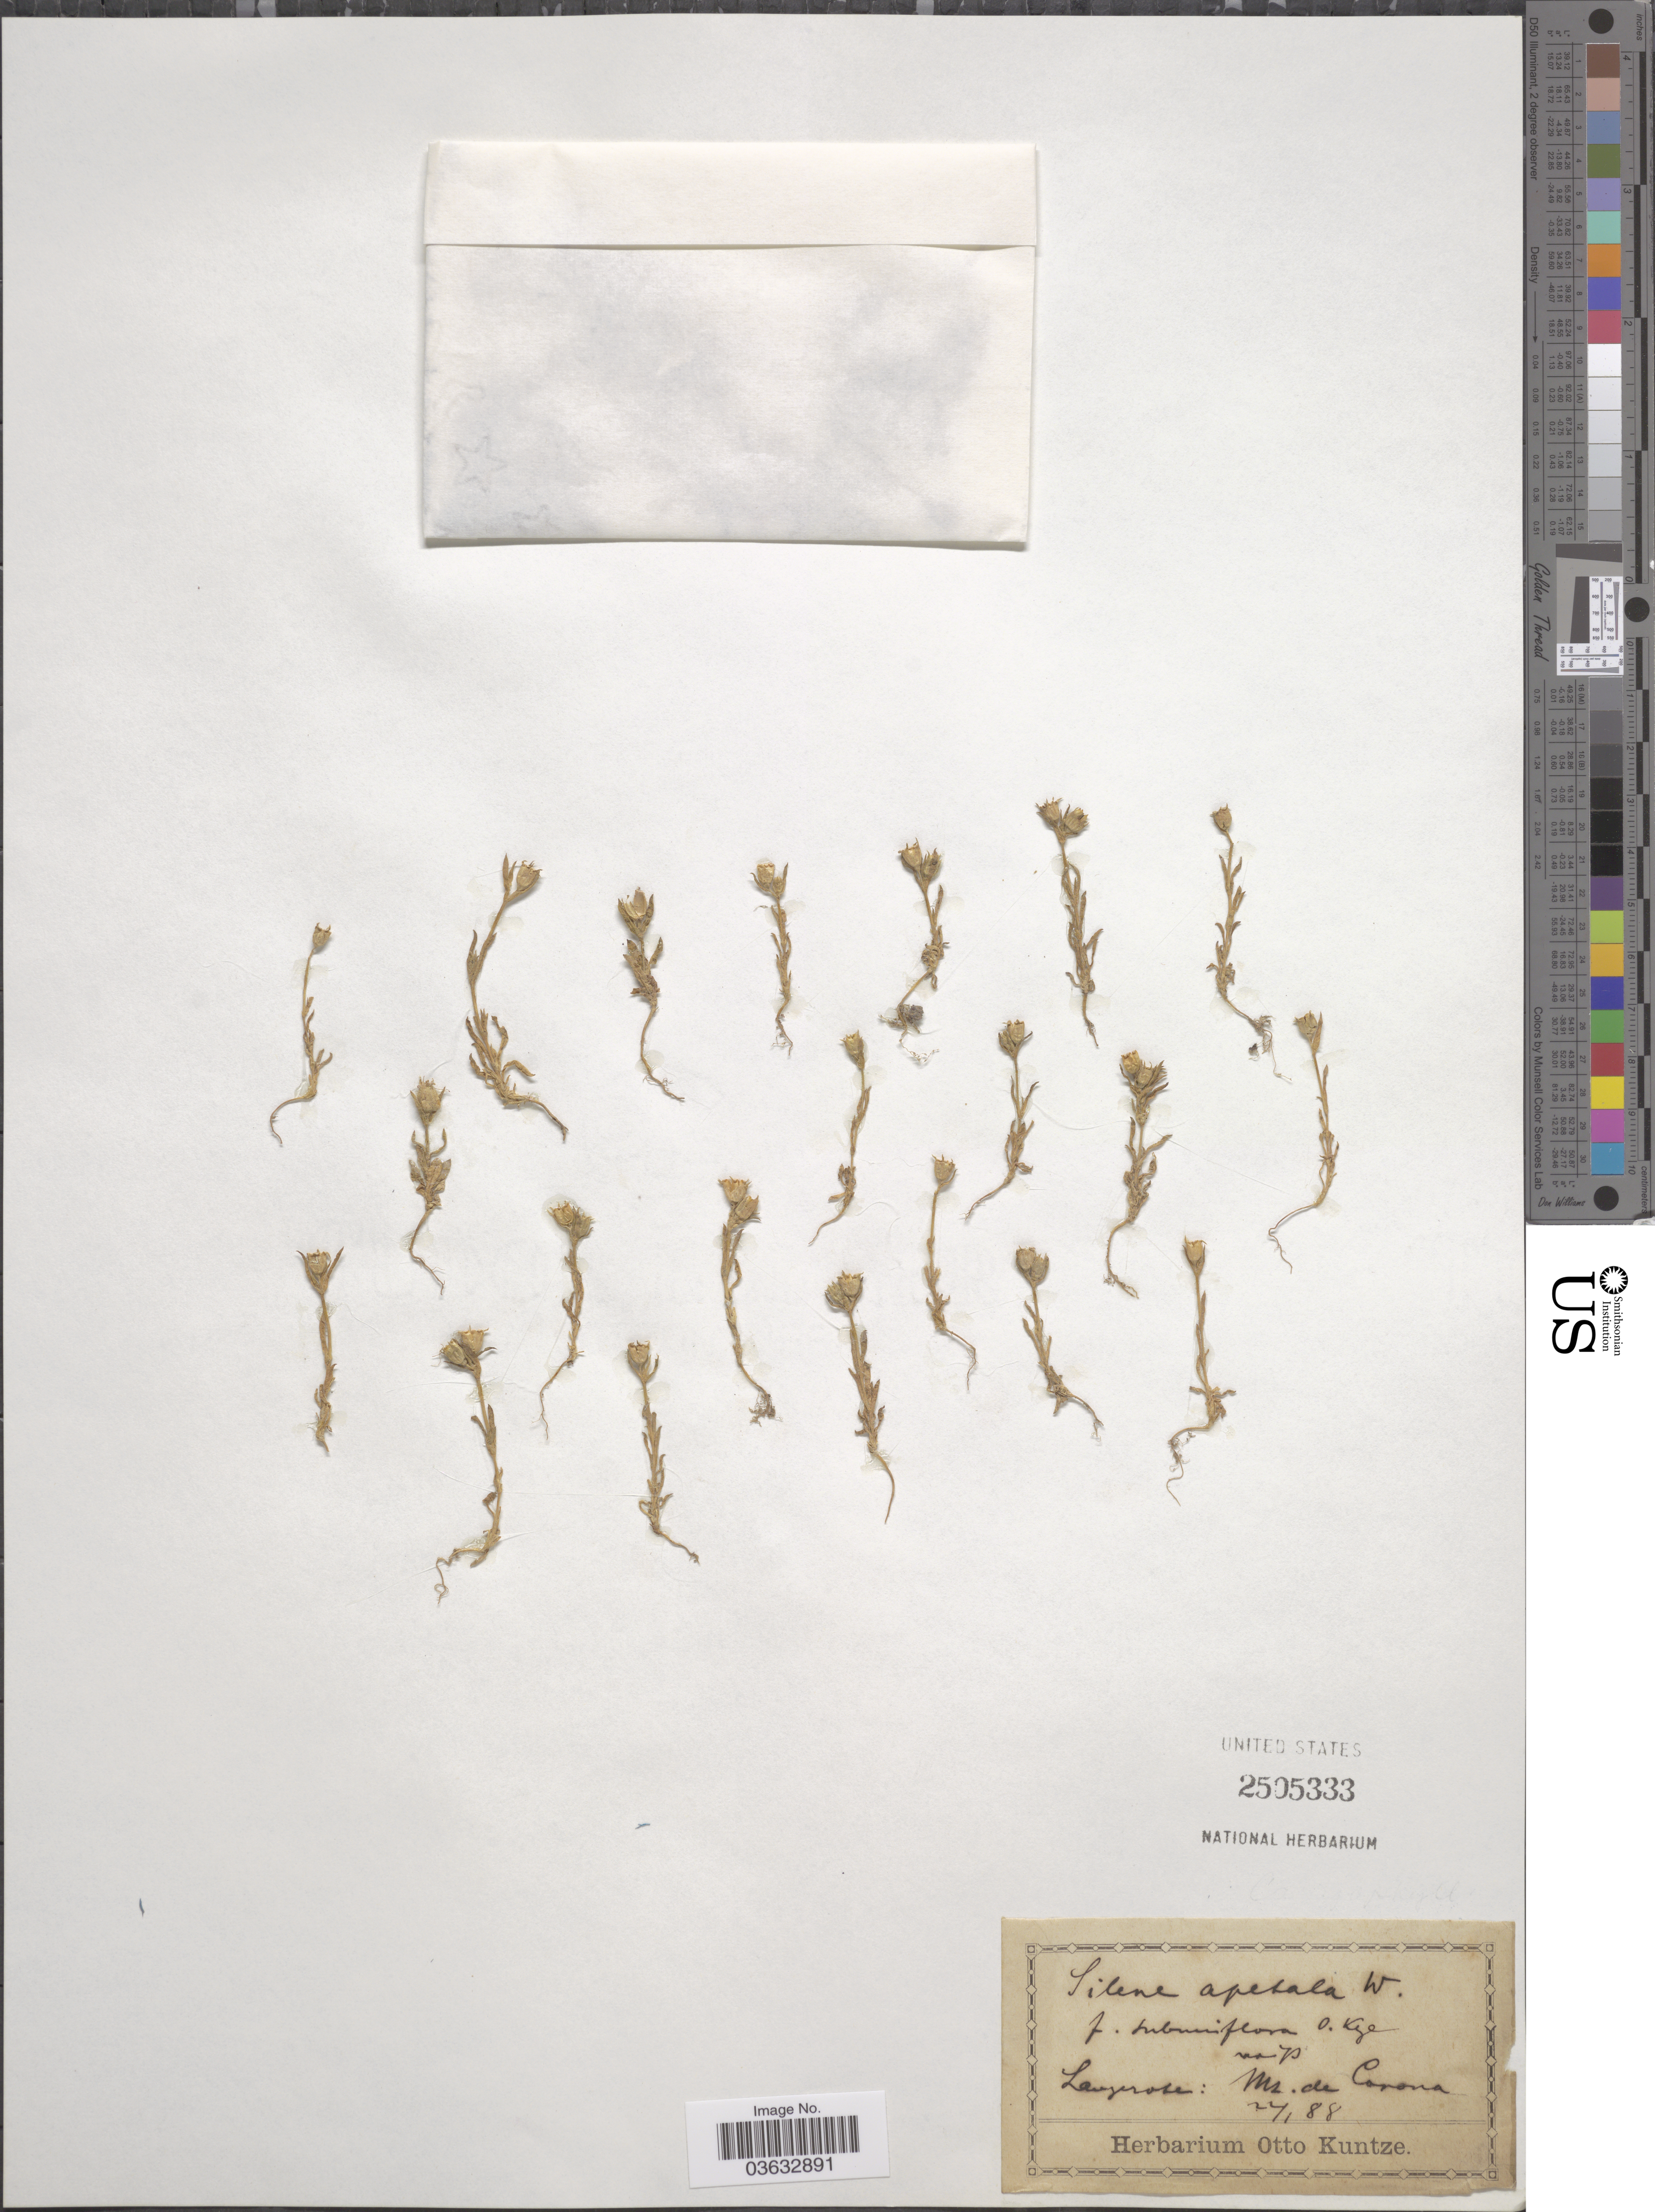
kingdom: Plantae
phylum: Tracheophyta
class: Magnoliopsida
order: Caryophyllales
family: Caryophyllaceae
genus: Silene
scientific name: Silene apetala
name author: Willd.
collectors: ex herb. Otto Kuntze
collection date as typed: Transcribed d/m/y: 22/1/88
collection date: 1888-01-22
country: Spain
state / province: Canarias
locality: Lanzerote: Mt. de Corona [interpreted].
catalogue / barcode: US 2505333